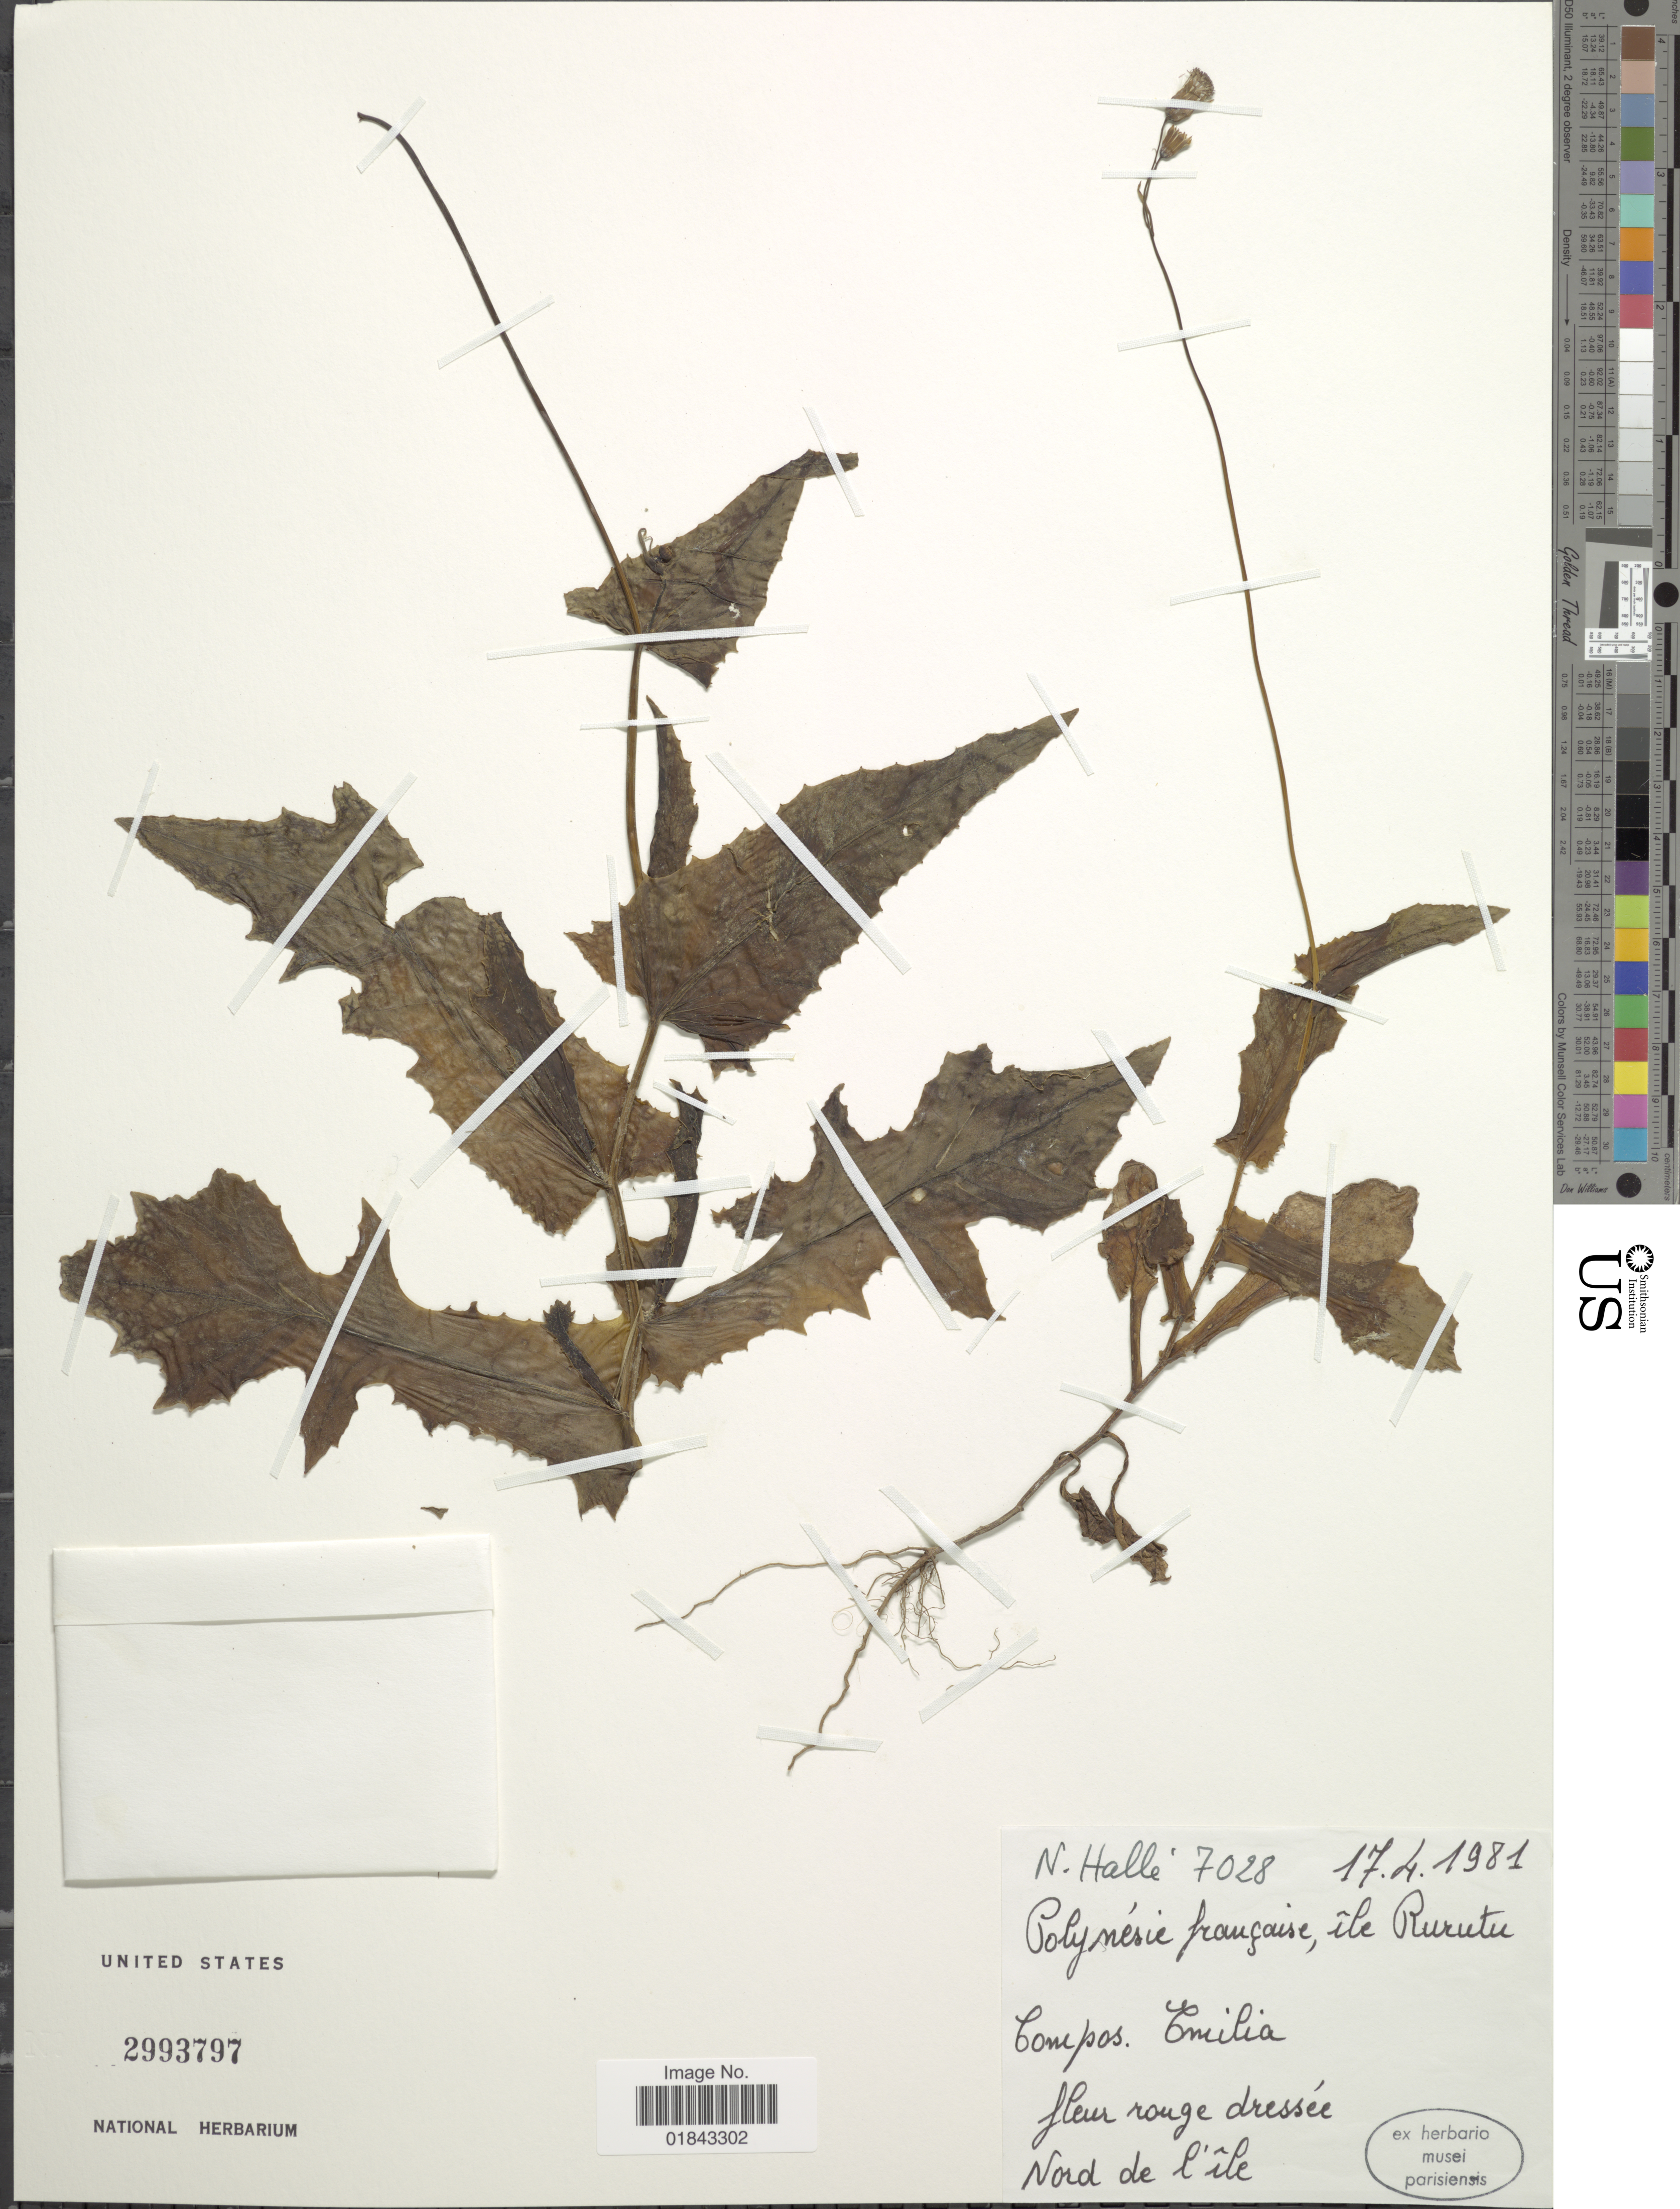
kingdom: Plantae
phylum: Tracheophyta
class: Magnoliopsida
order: Asterales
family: Asteraceae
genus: Emilia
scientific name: Emilia coccinea (Sims) Sweet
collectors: N. Hallé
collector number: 7028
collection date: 1981-04-17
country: French Polynesia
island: Rurutu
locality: Ile Rurutu, Compos, Emilia, Nord de l'íle [unsure placement] [interpreted]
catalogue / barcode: US 2993797